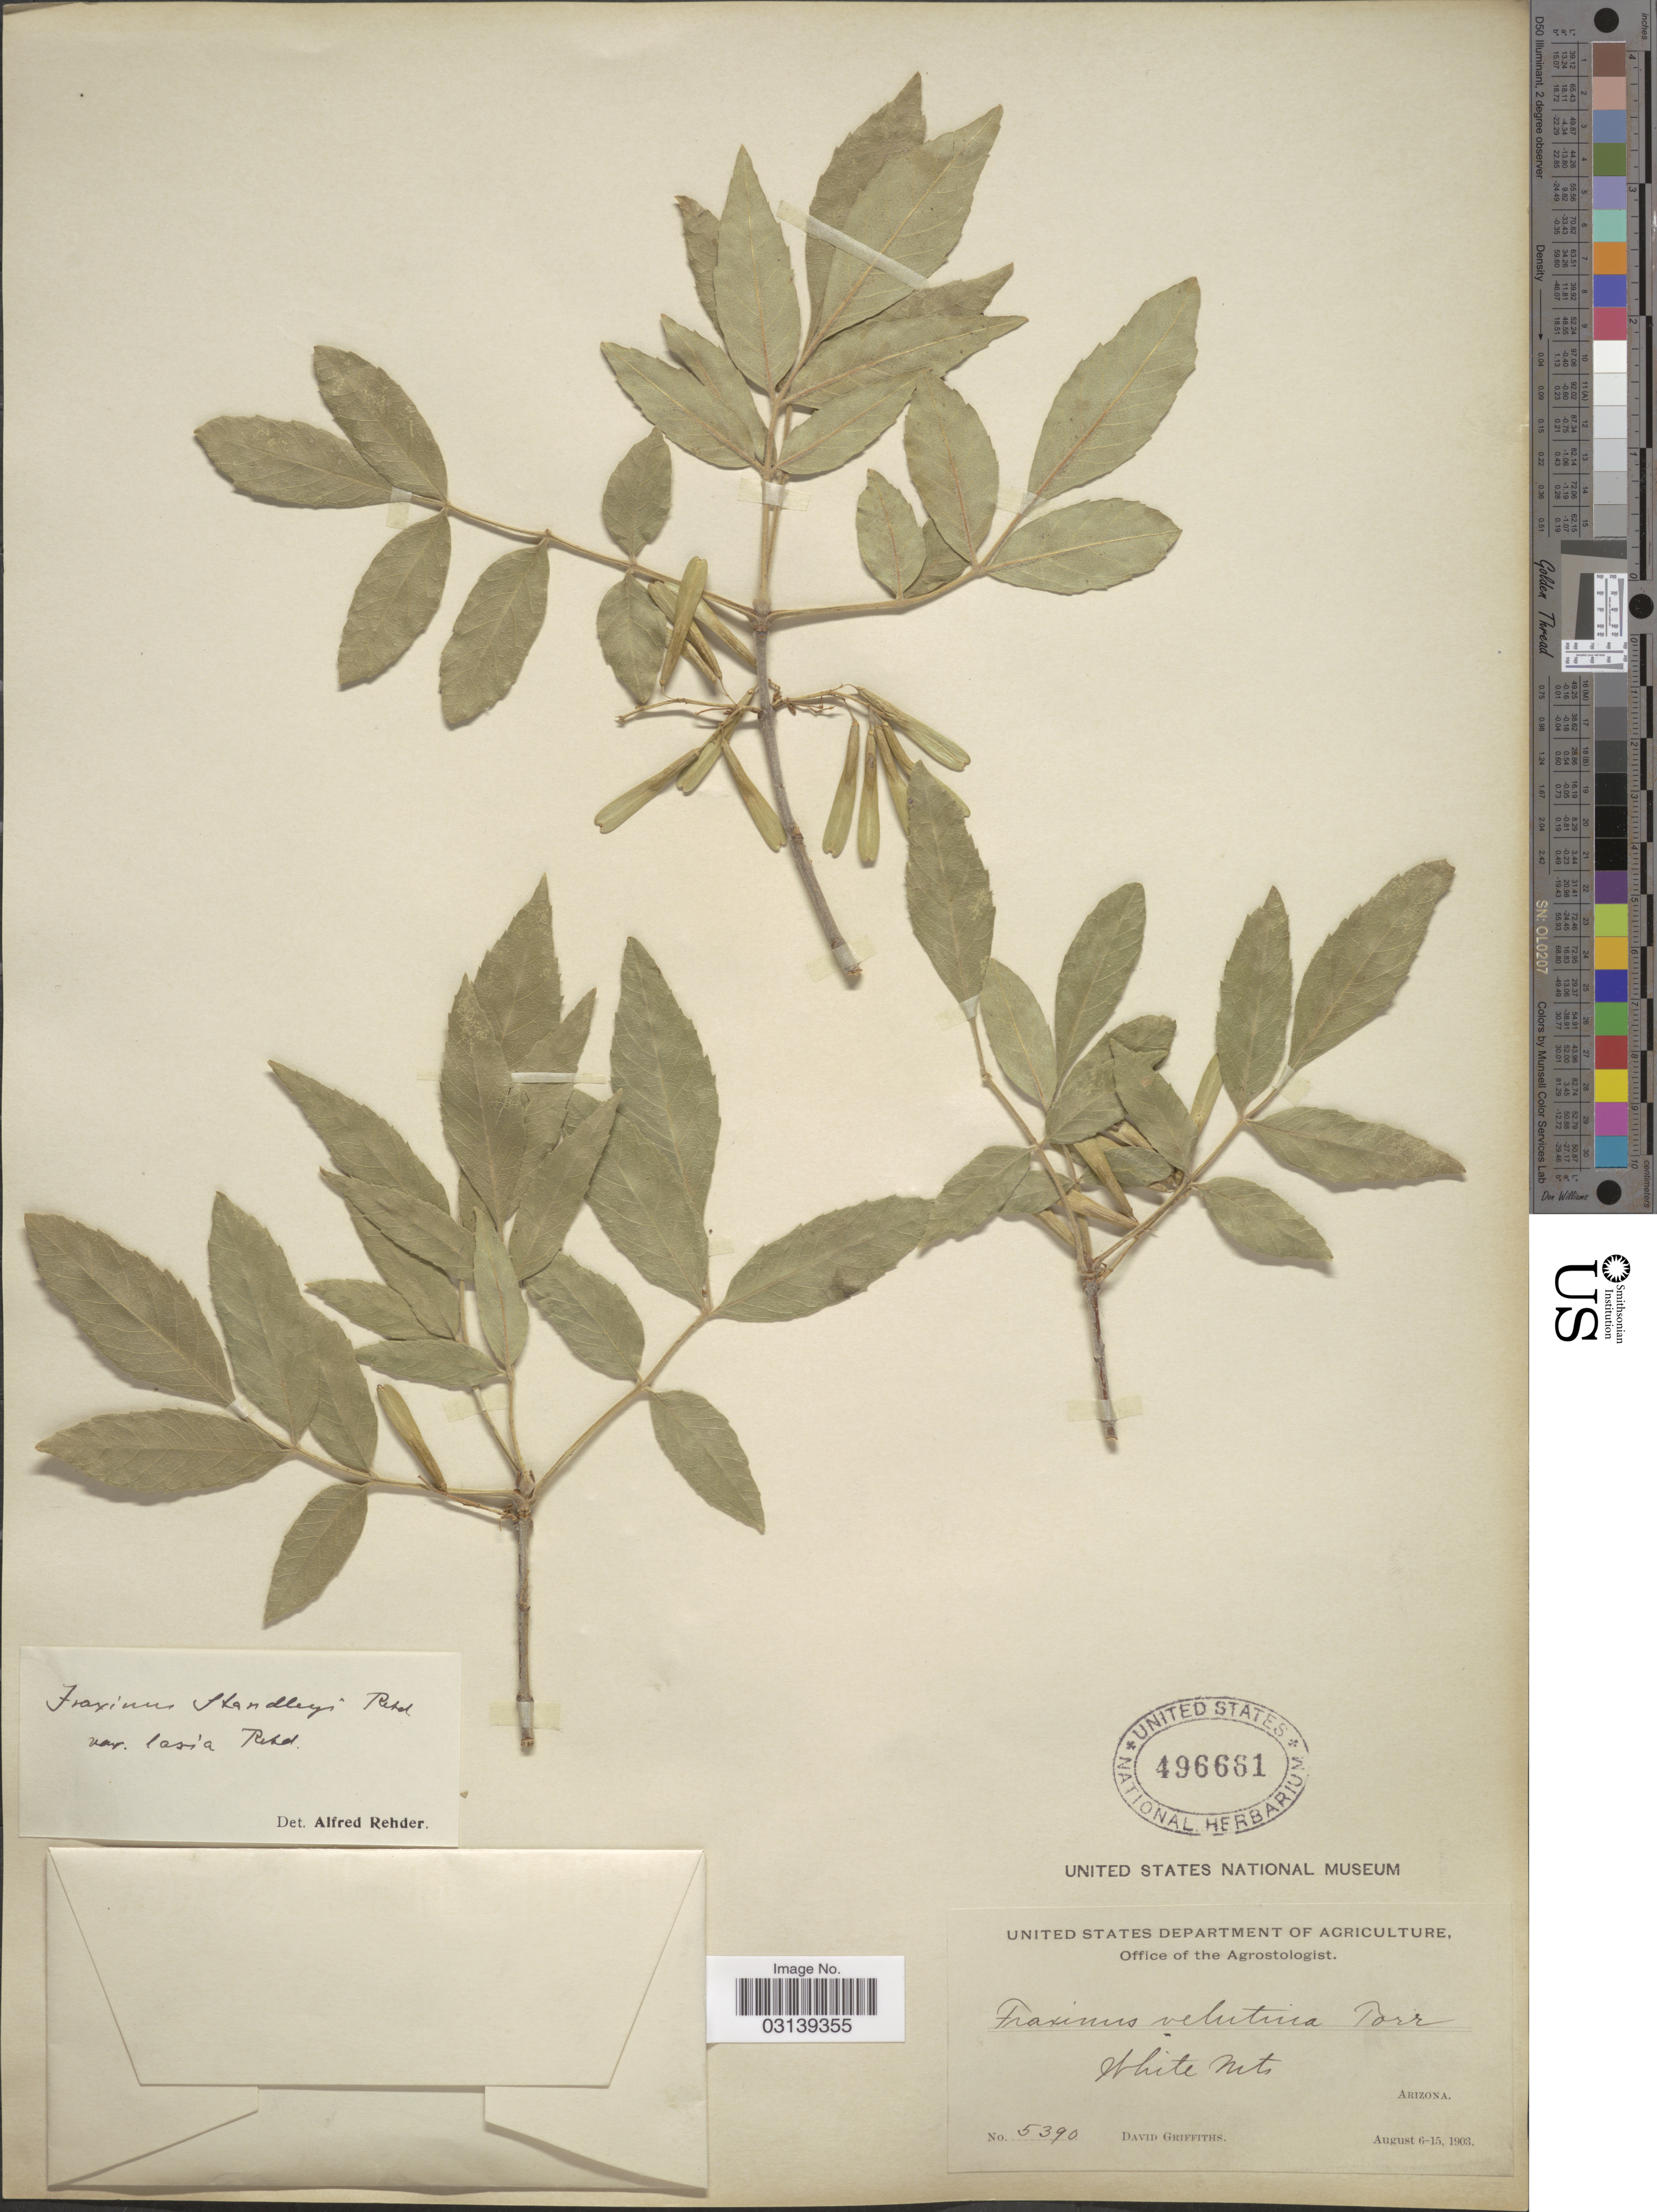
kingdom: Plantae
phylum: Tracheophyta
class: Magnoliopsida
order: Lamiales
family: Oleaceae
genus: Fraxinus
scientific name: Fraxinus velutina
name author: Torr.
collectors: D. Griffiths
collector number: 5390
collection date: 1903-08-06/1903-08-15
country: United States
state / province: Arizona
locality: White Mts.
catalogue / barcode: US 496661